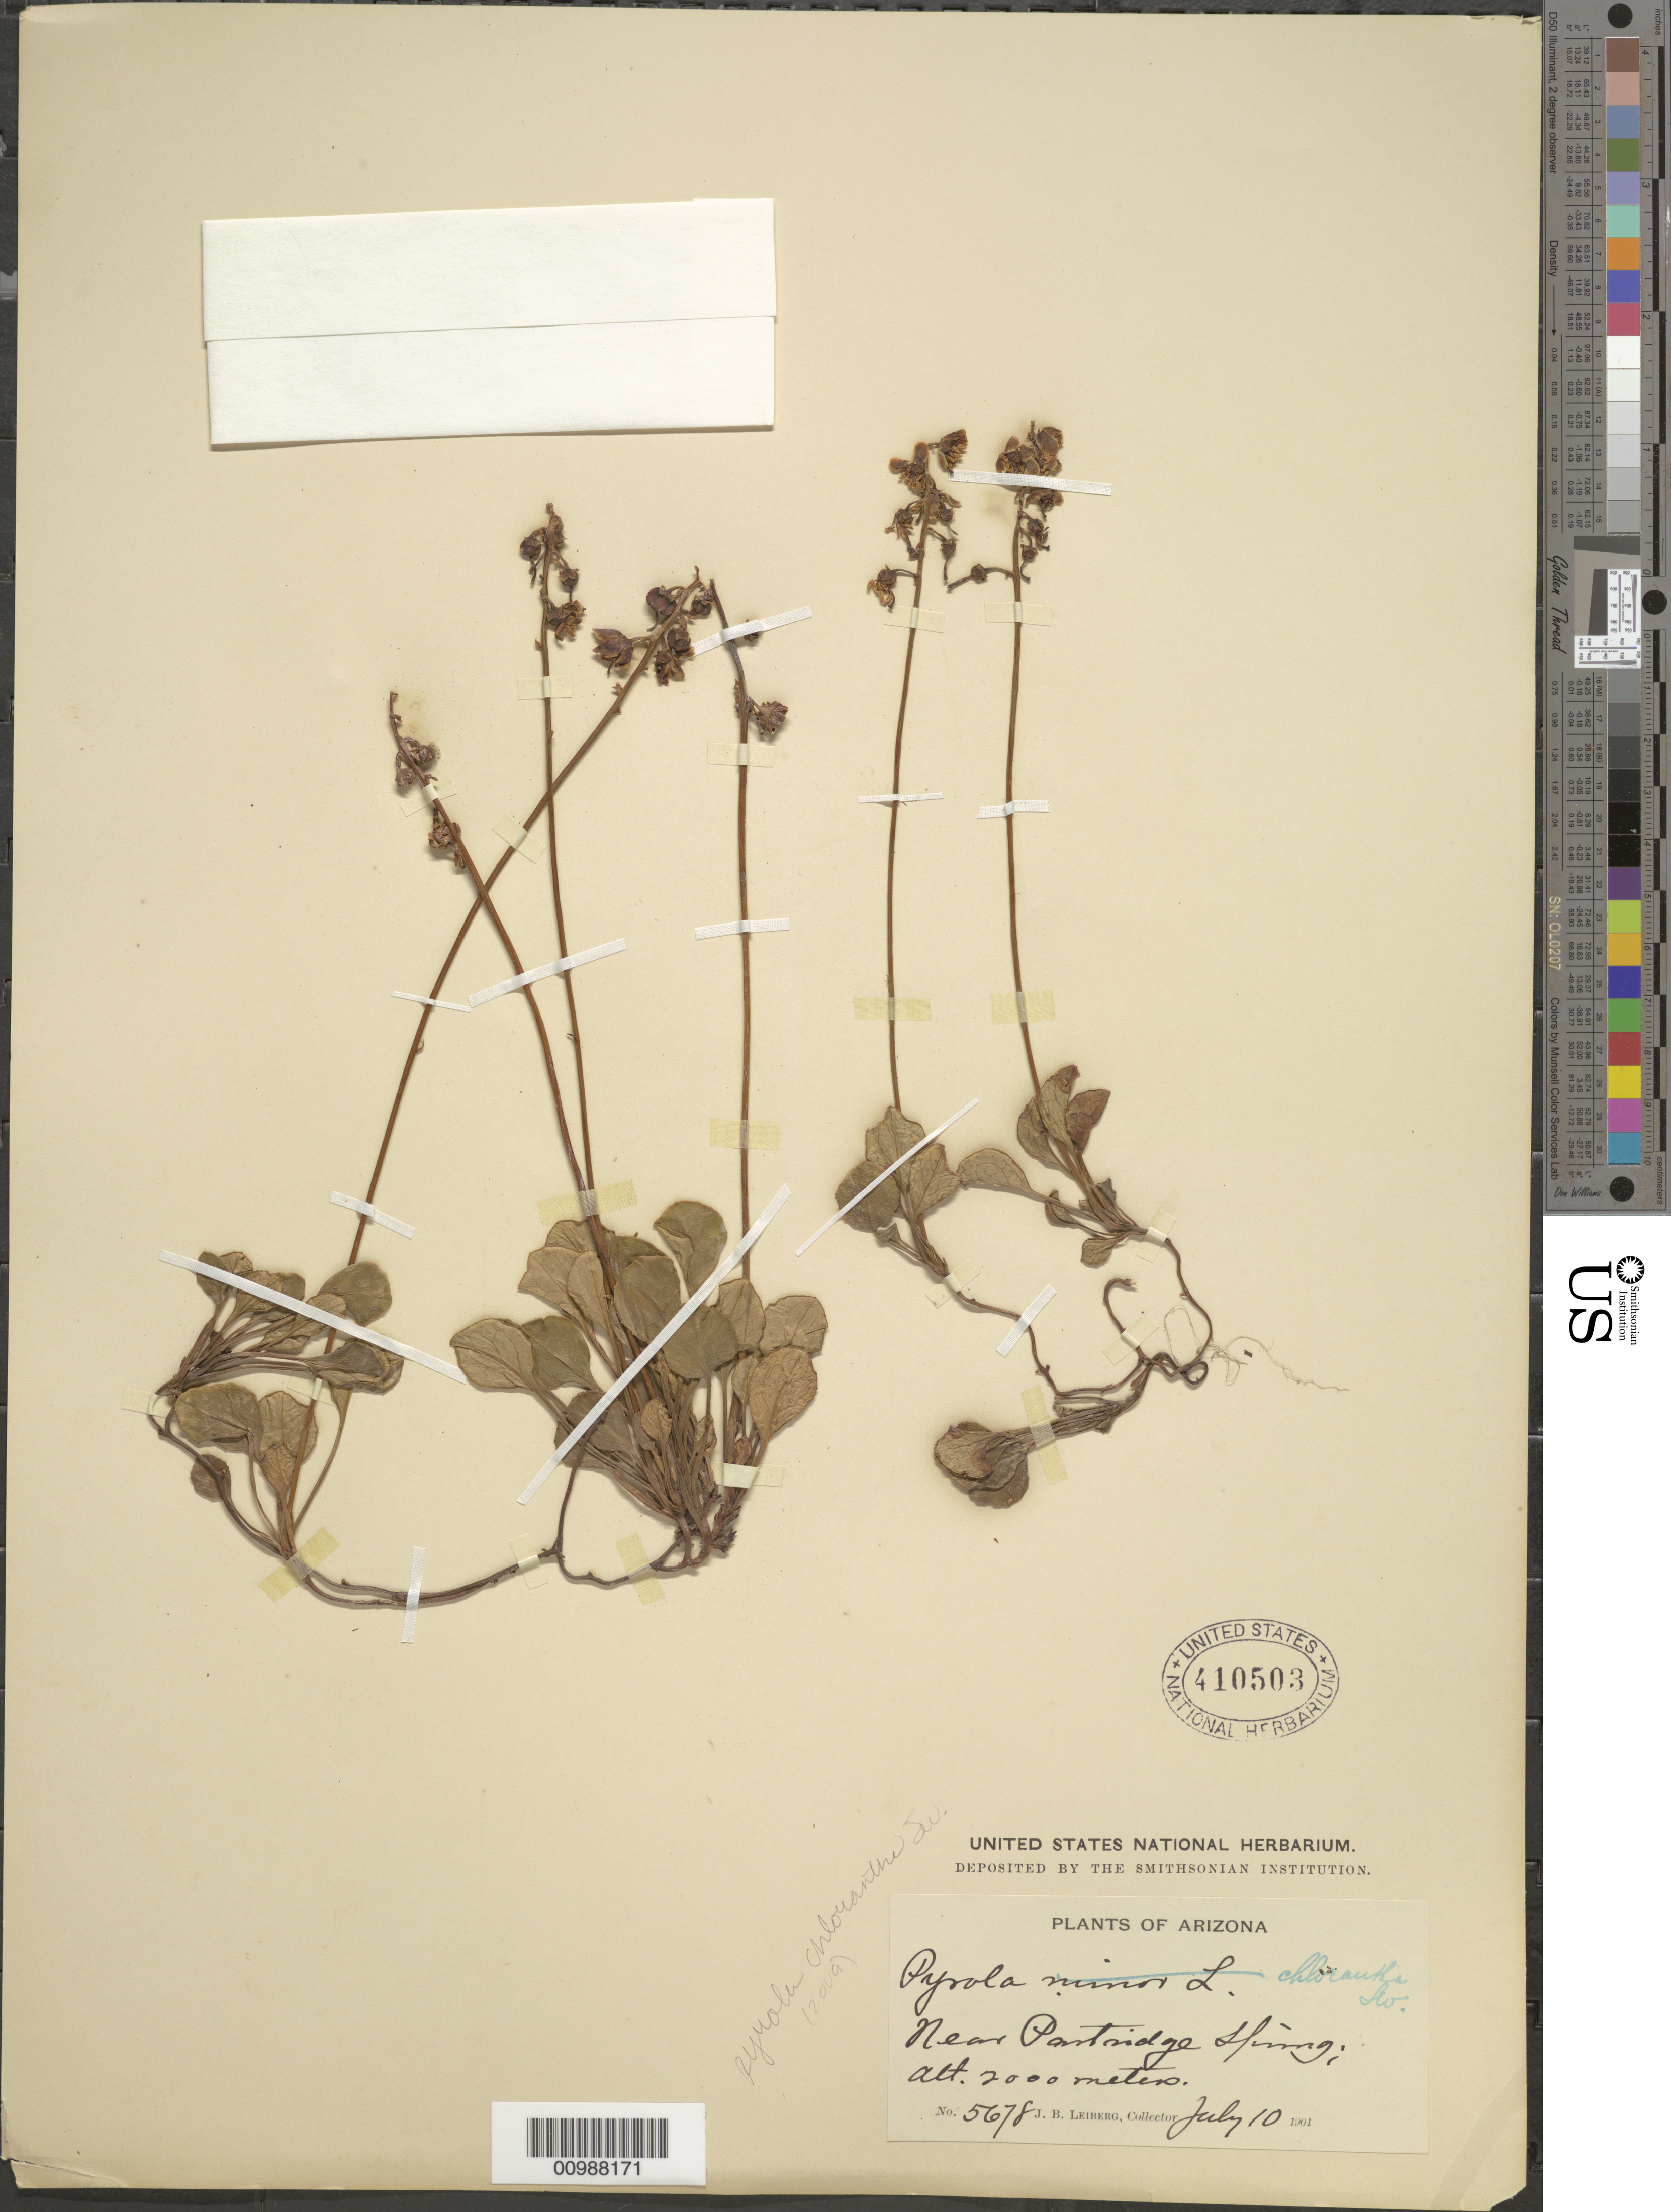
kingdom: Plantae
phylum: Tracheophyta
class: Magnoliopsida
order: Ericales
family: Ericaceae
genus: Pyrola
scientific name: Pyrola chlorantha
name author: Schweigg.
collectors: J. Leiberg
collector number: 5678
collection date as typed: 10 Jul 1901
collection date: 1901-07-10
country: United States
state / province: Arizona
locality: Near Partridge Spring.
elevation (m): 2000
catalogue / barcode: US 410503